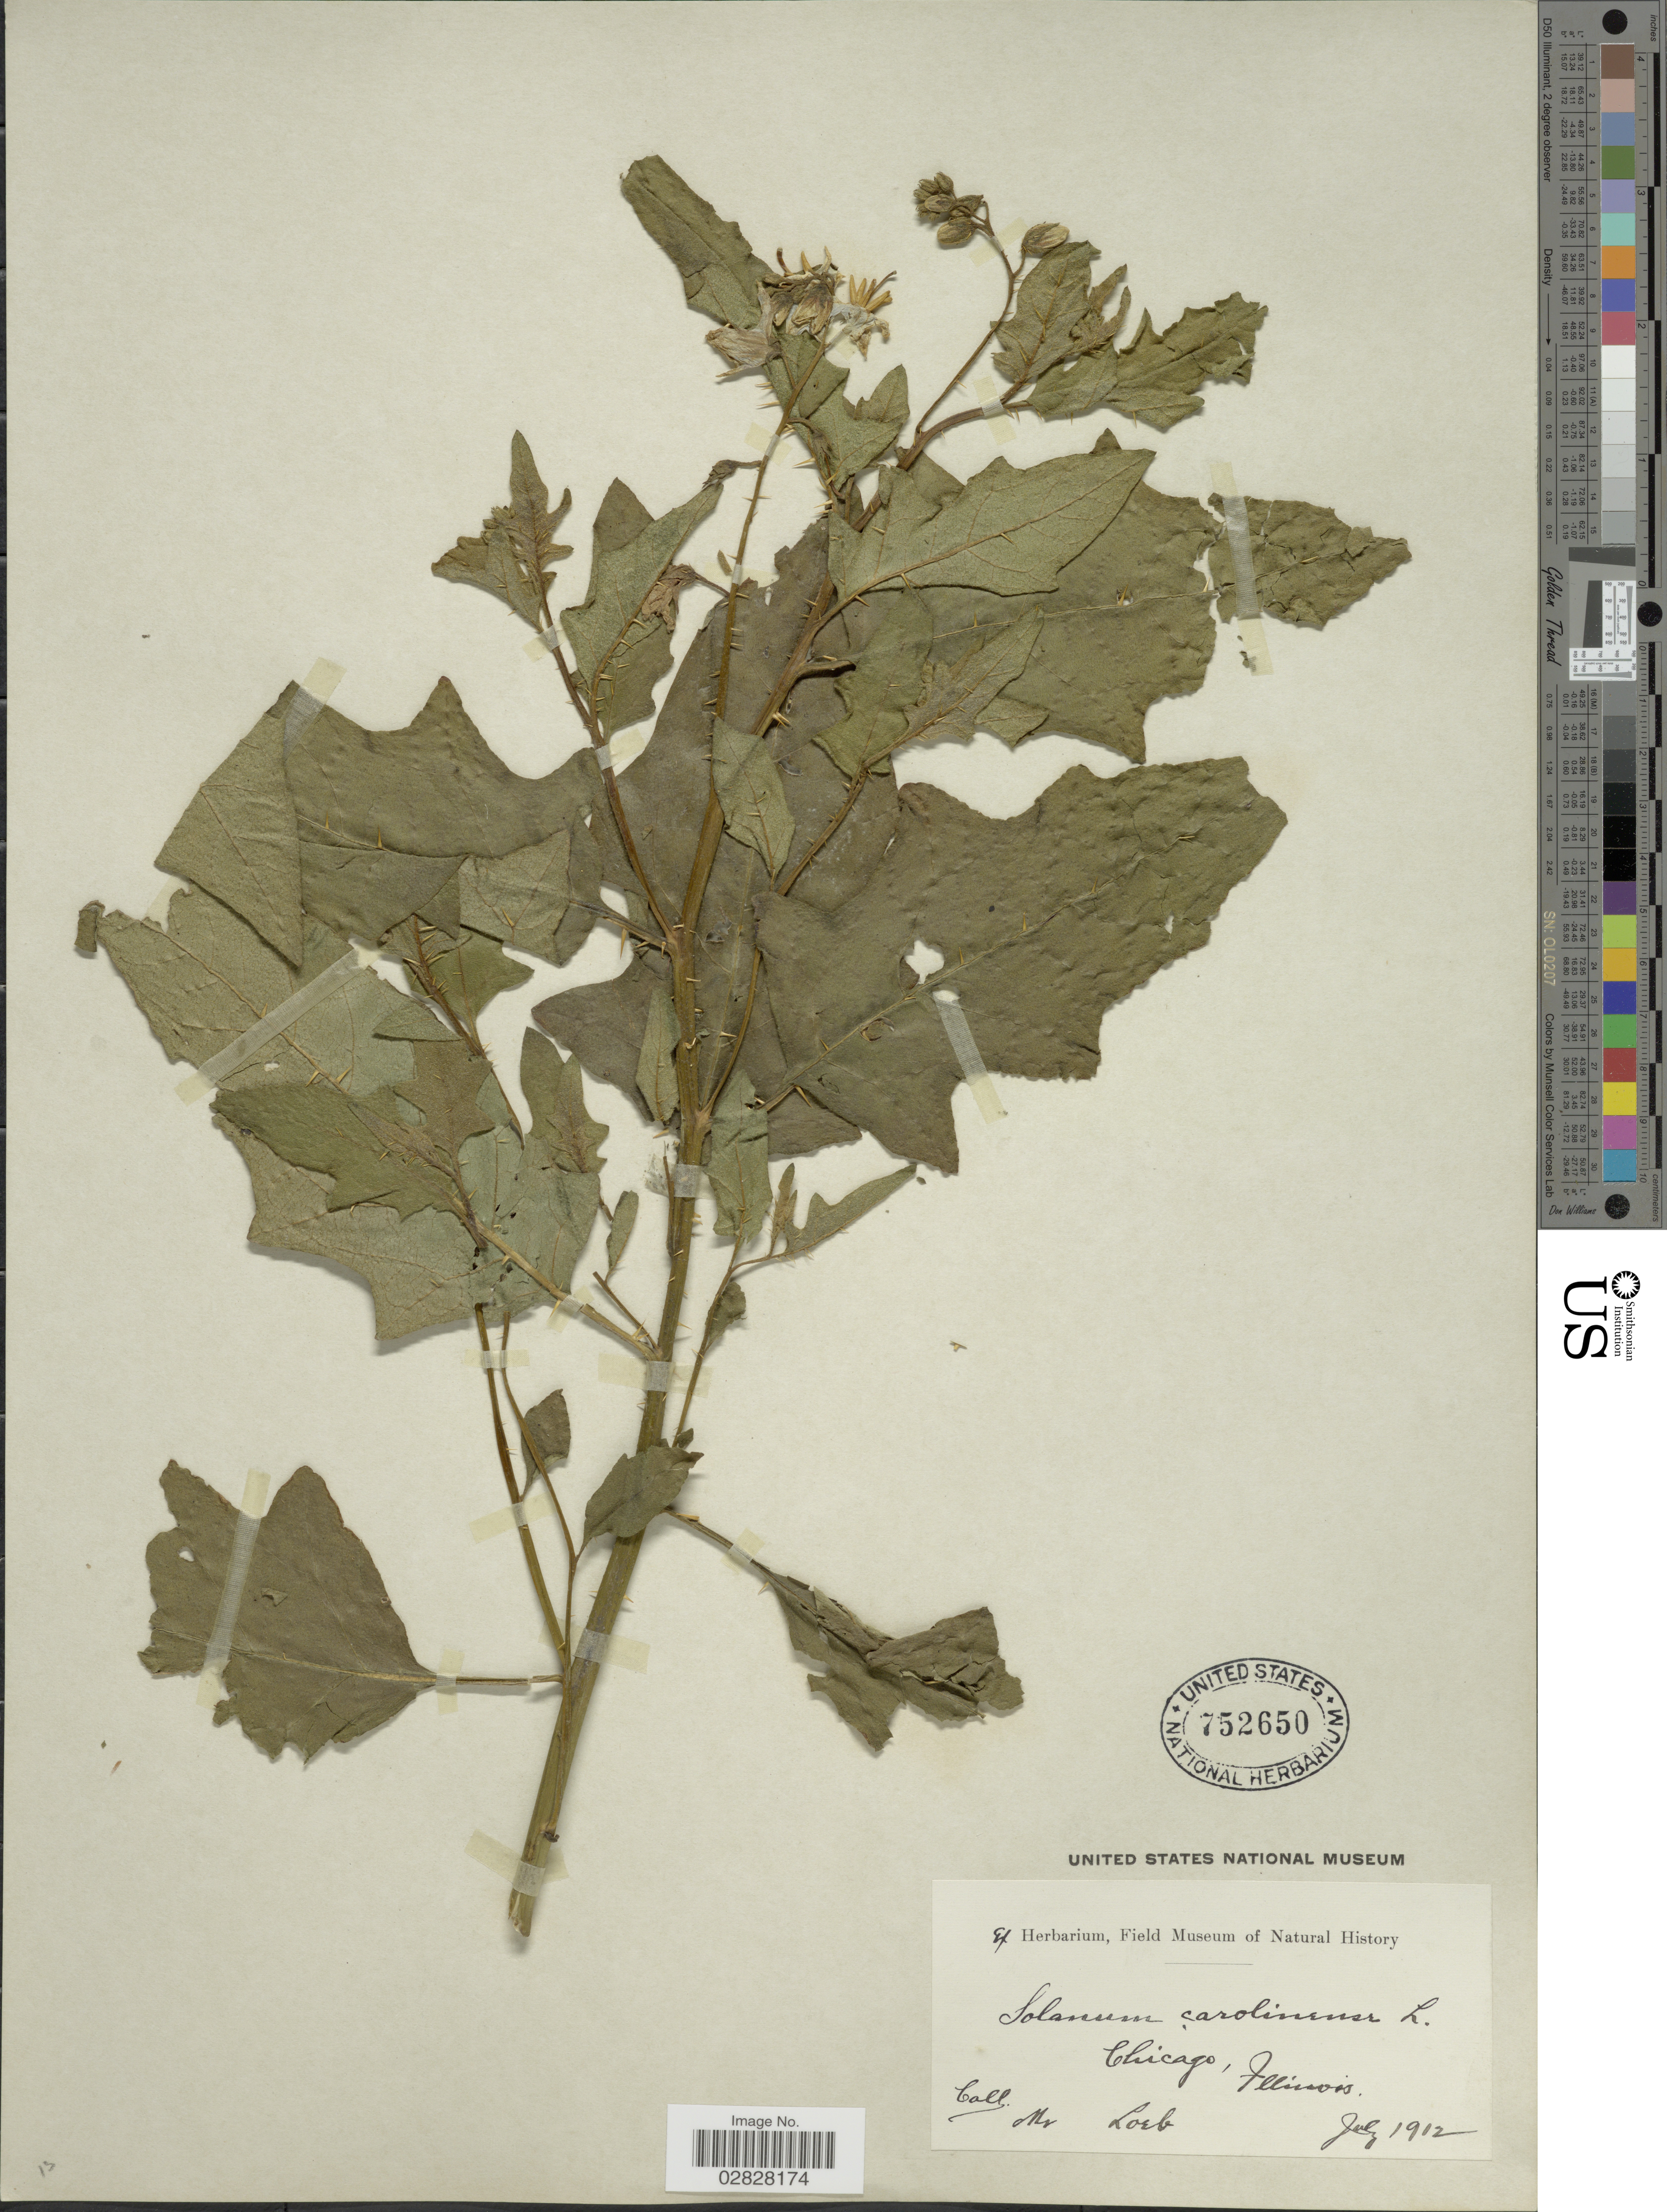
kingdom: Plantae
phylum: Tracheophyta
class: Magnoliopsida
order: Solanales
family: Solanaceae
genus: Solanum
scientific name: Solanum carolinense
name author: L.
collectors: Loeb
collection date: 1912-07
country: United States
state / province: Illinois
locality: Chicago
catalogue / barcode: US 752650